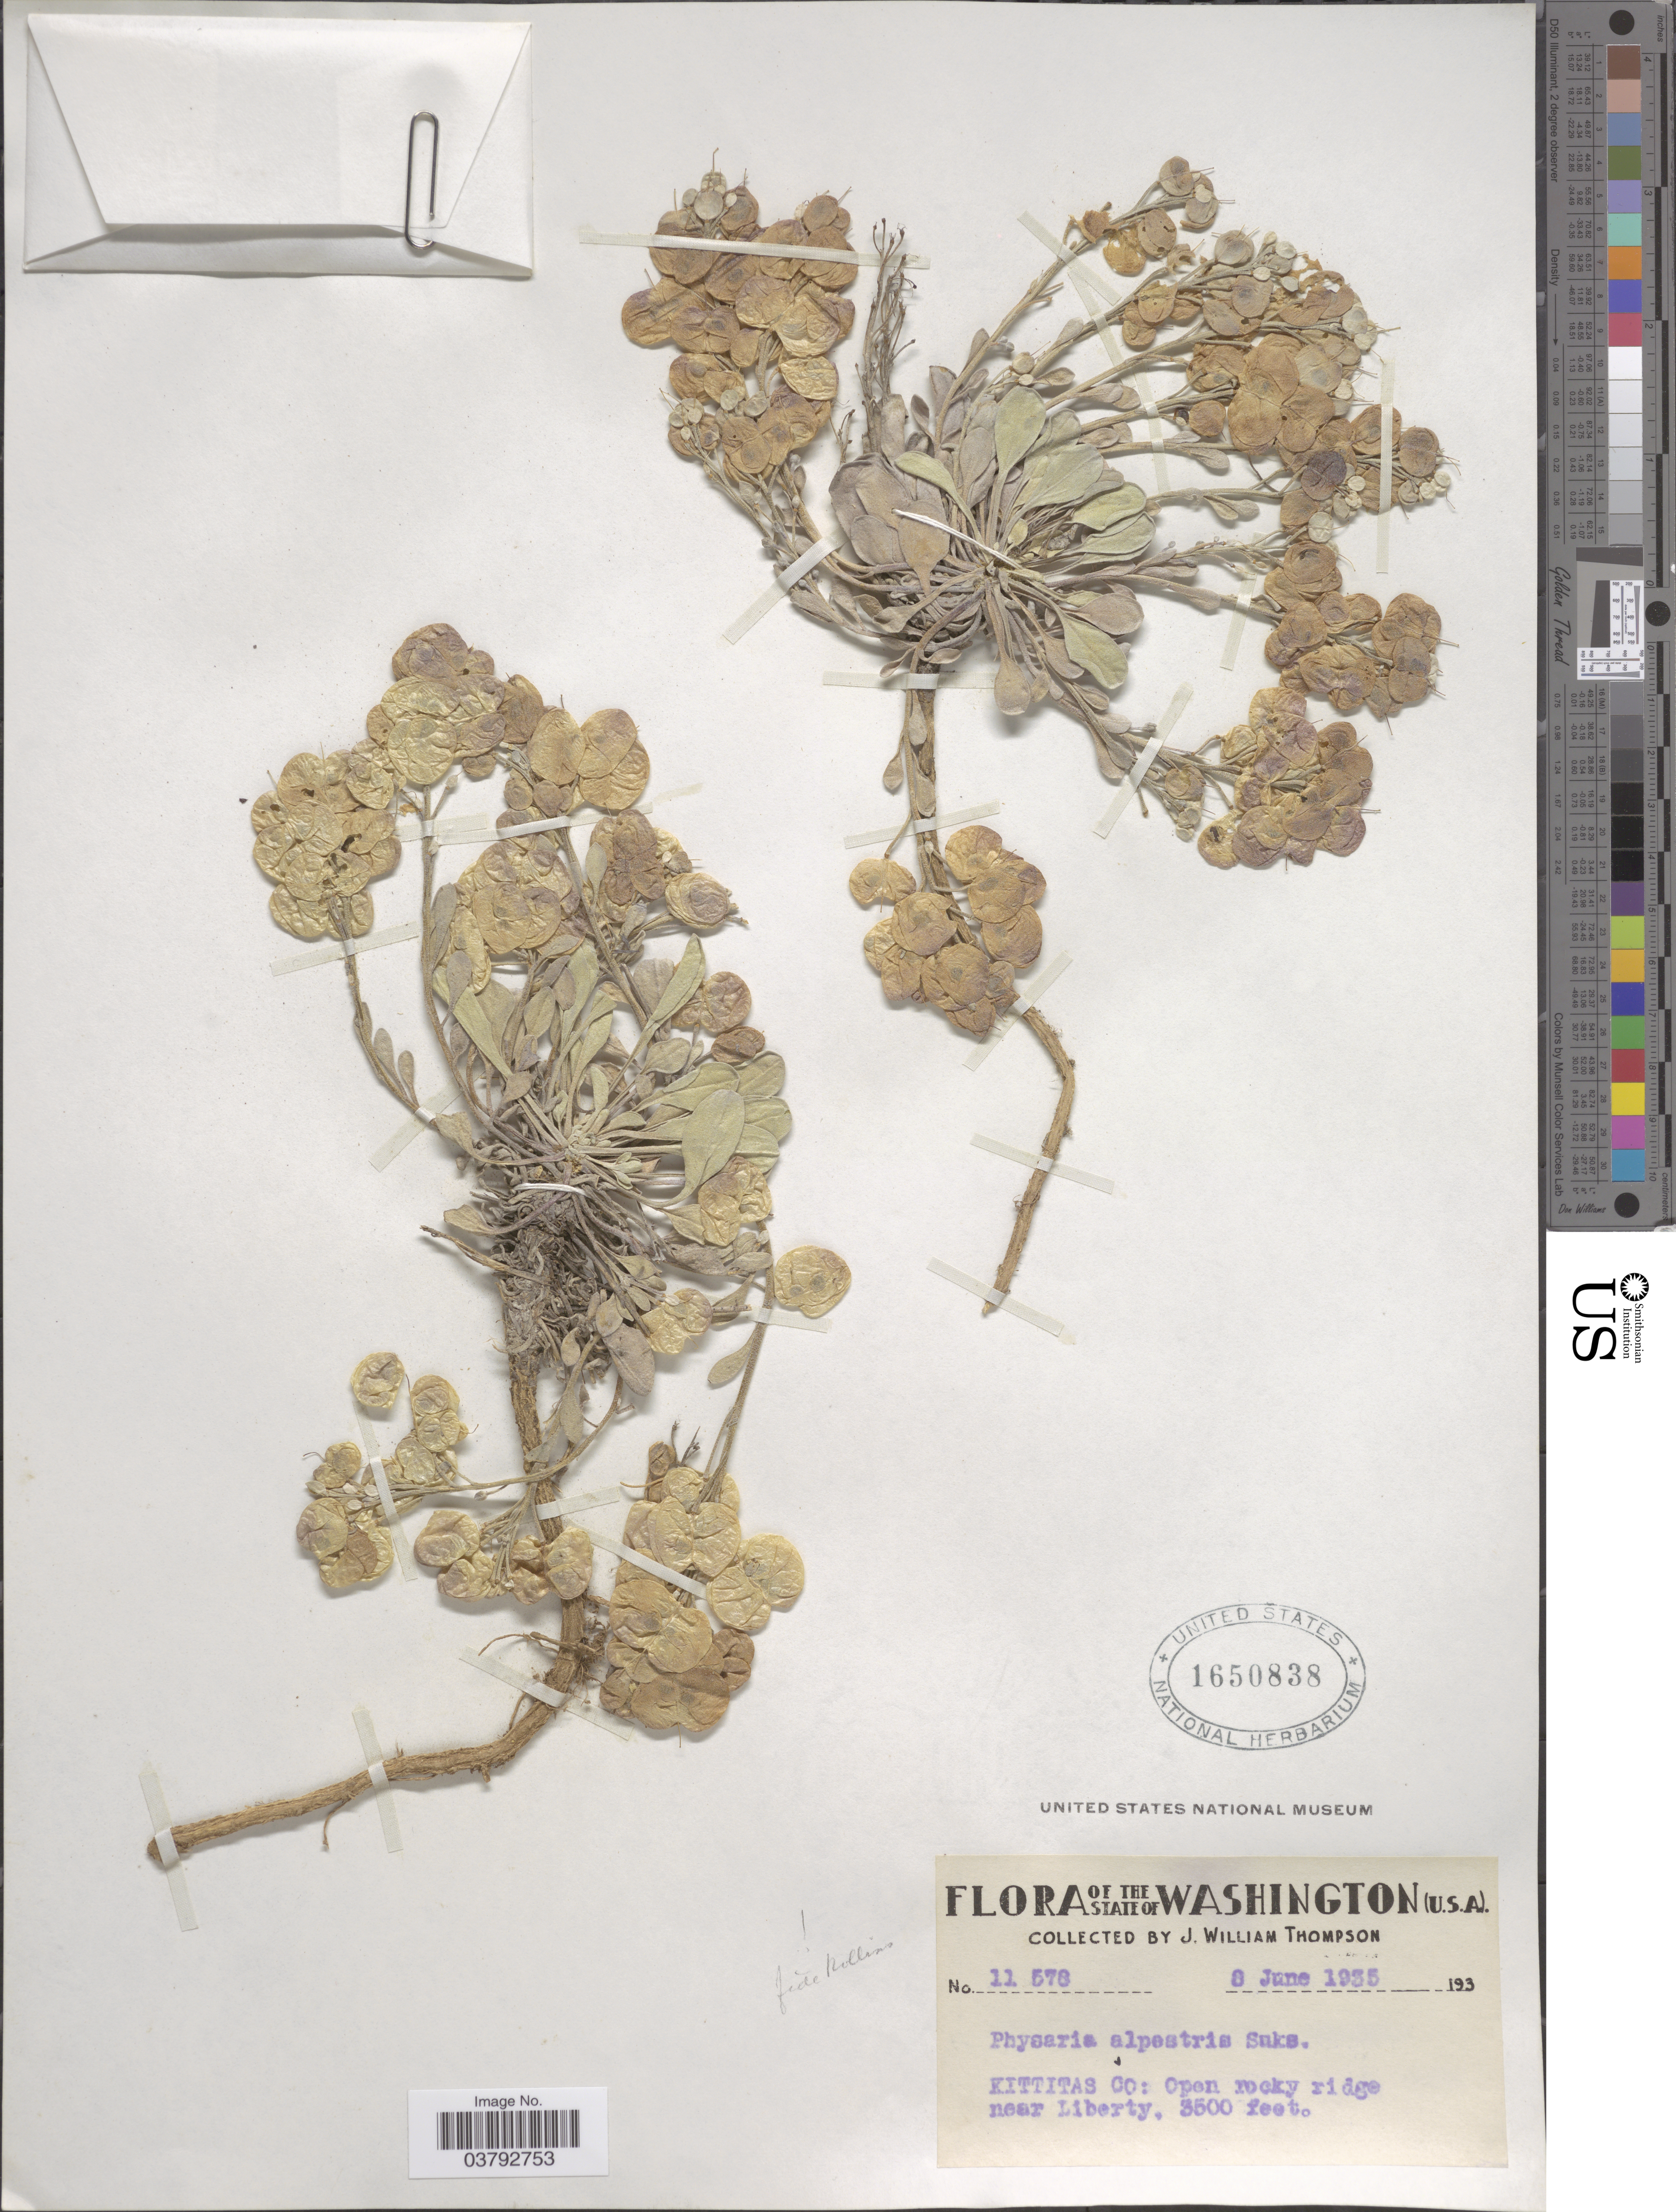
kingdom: Plantae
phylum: Tracheophyta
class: Magnoliopsida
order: Brassicales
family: Brassicaceae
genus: Physaria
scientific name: Physaria alpestris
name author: Suksd.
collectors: J. W. Thompson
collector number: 11578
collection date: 1935-06-08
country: United States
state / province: Washington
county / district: Kittitas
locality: Kittitas Co: Open rocky ridge near Liberty.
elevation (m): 1067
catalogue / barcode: US 1650838